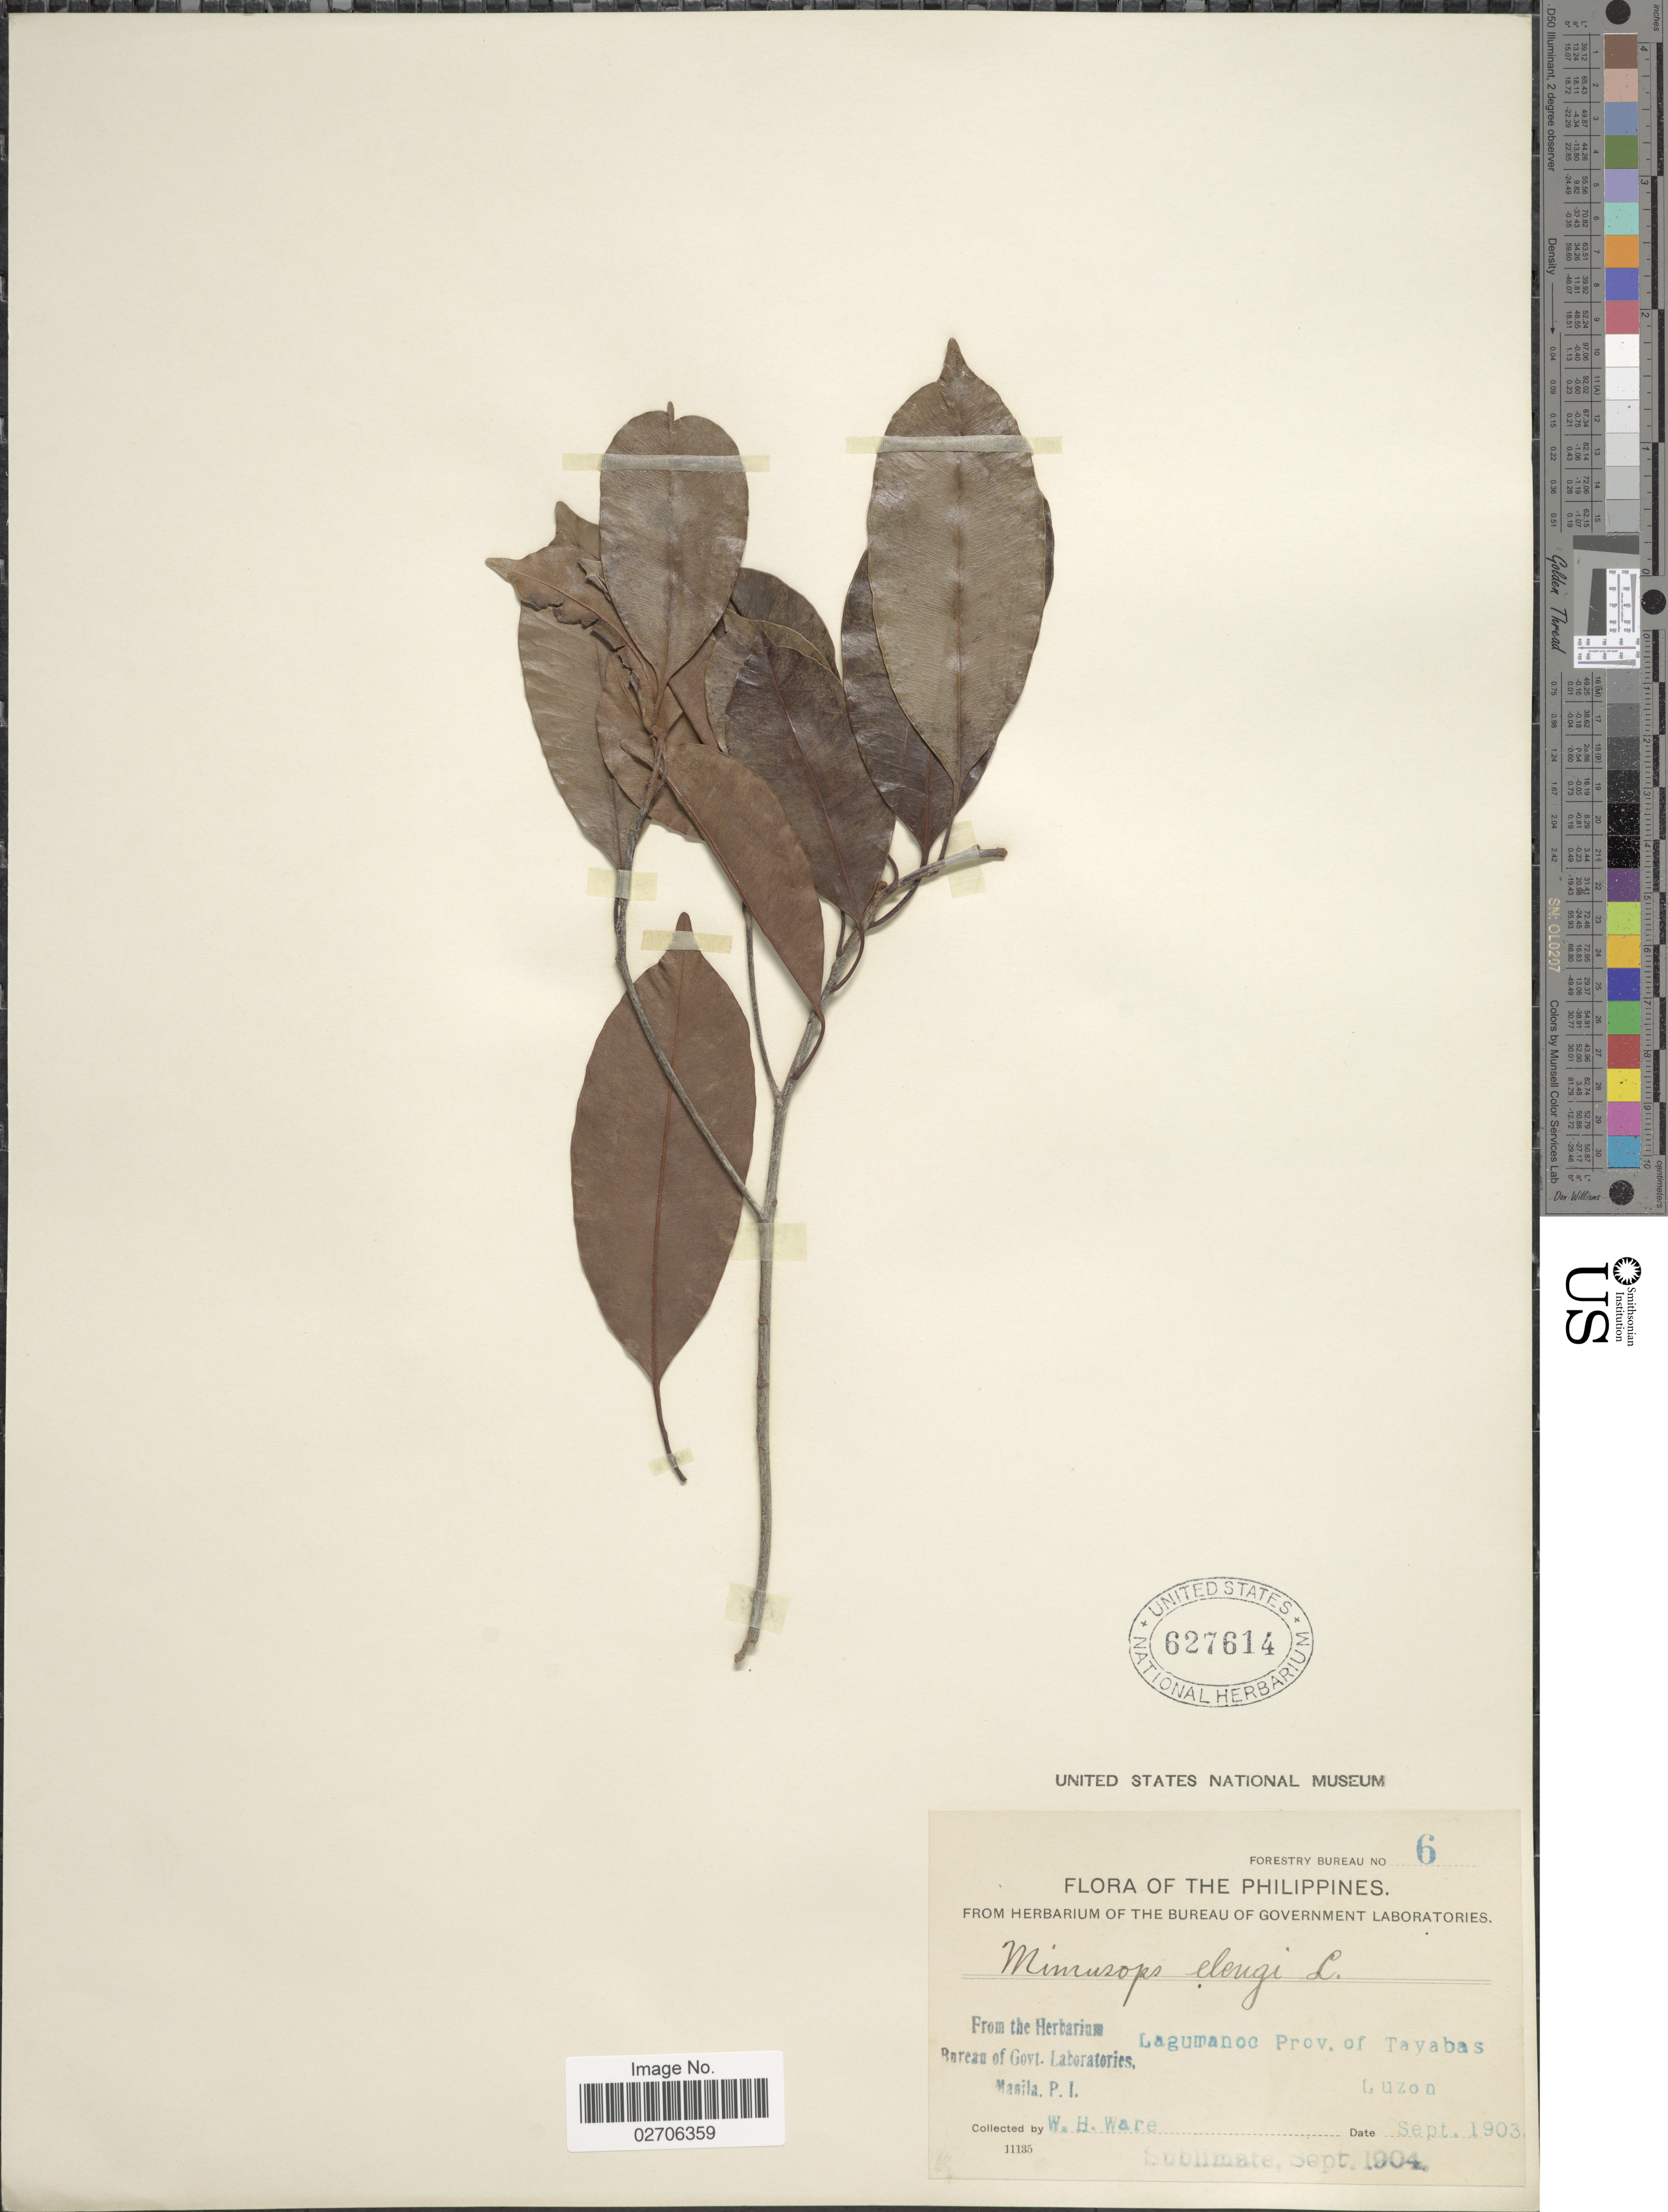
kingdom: Plantae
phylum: Tracheophyta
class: Magnoliopsida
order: Ericales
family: Sapotaceae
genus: Mimusops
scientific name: Mimusops djave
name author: Engl.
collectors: W. Ware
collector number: Forestry Bureau 6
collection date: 1903-09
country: Philippines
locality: Lagumanoc Prov. of Tayabas, Luzon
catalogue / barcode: US 627614